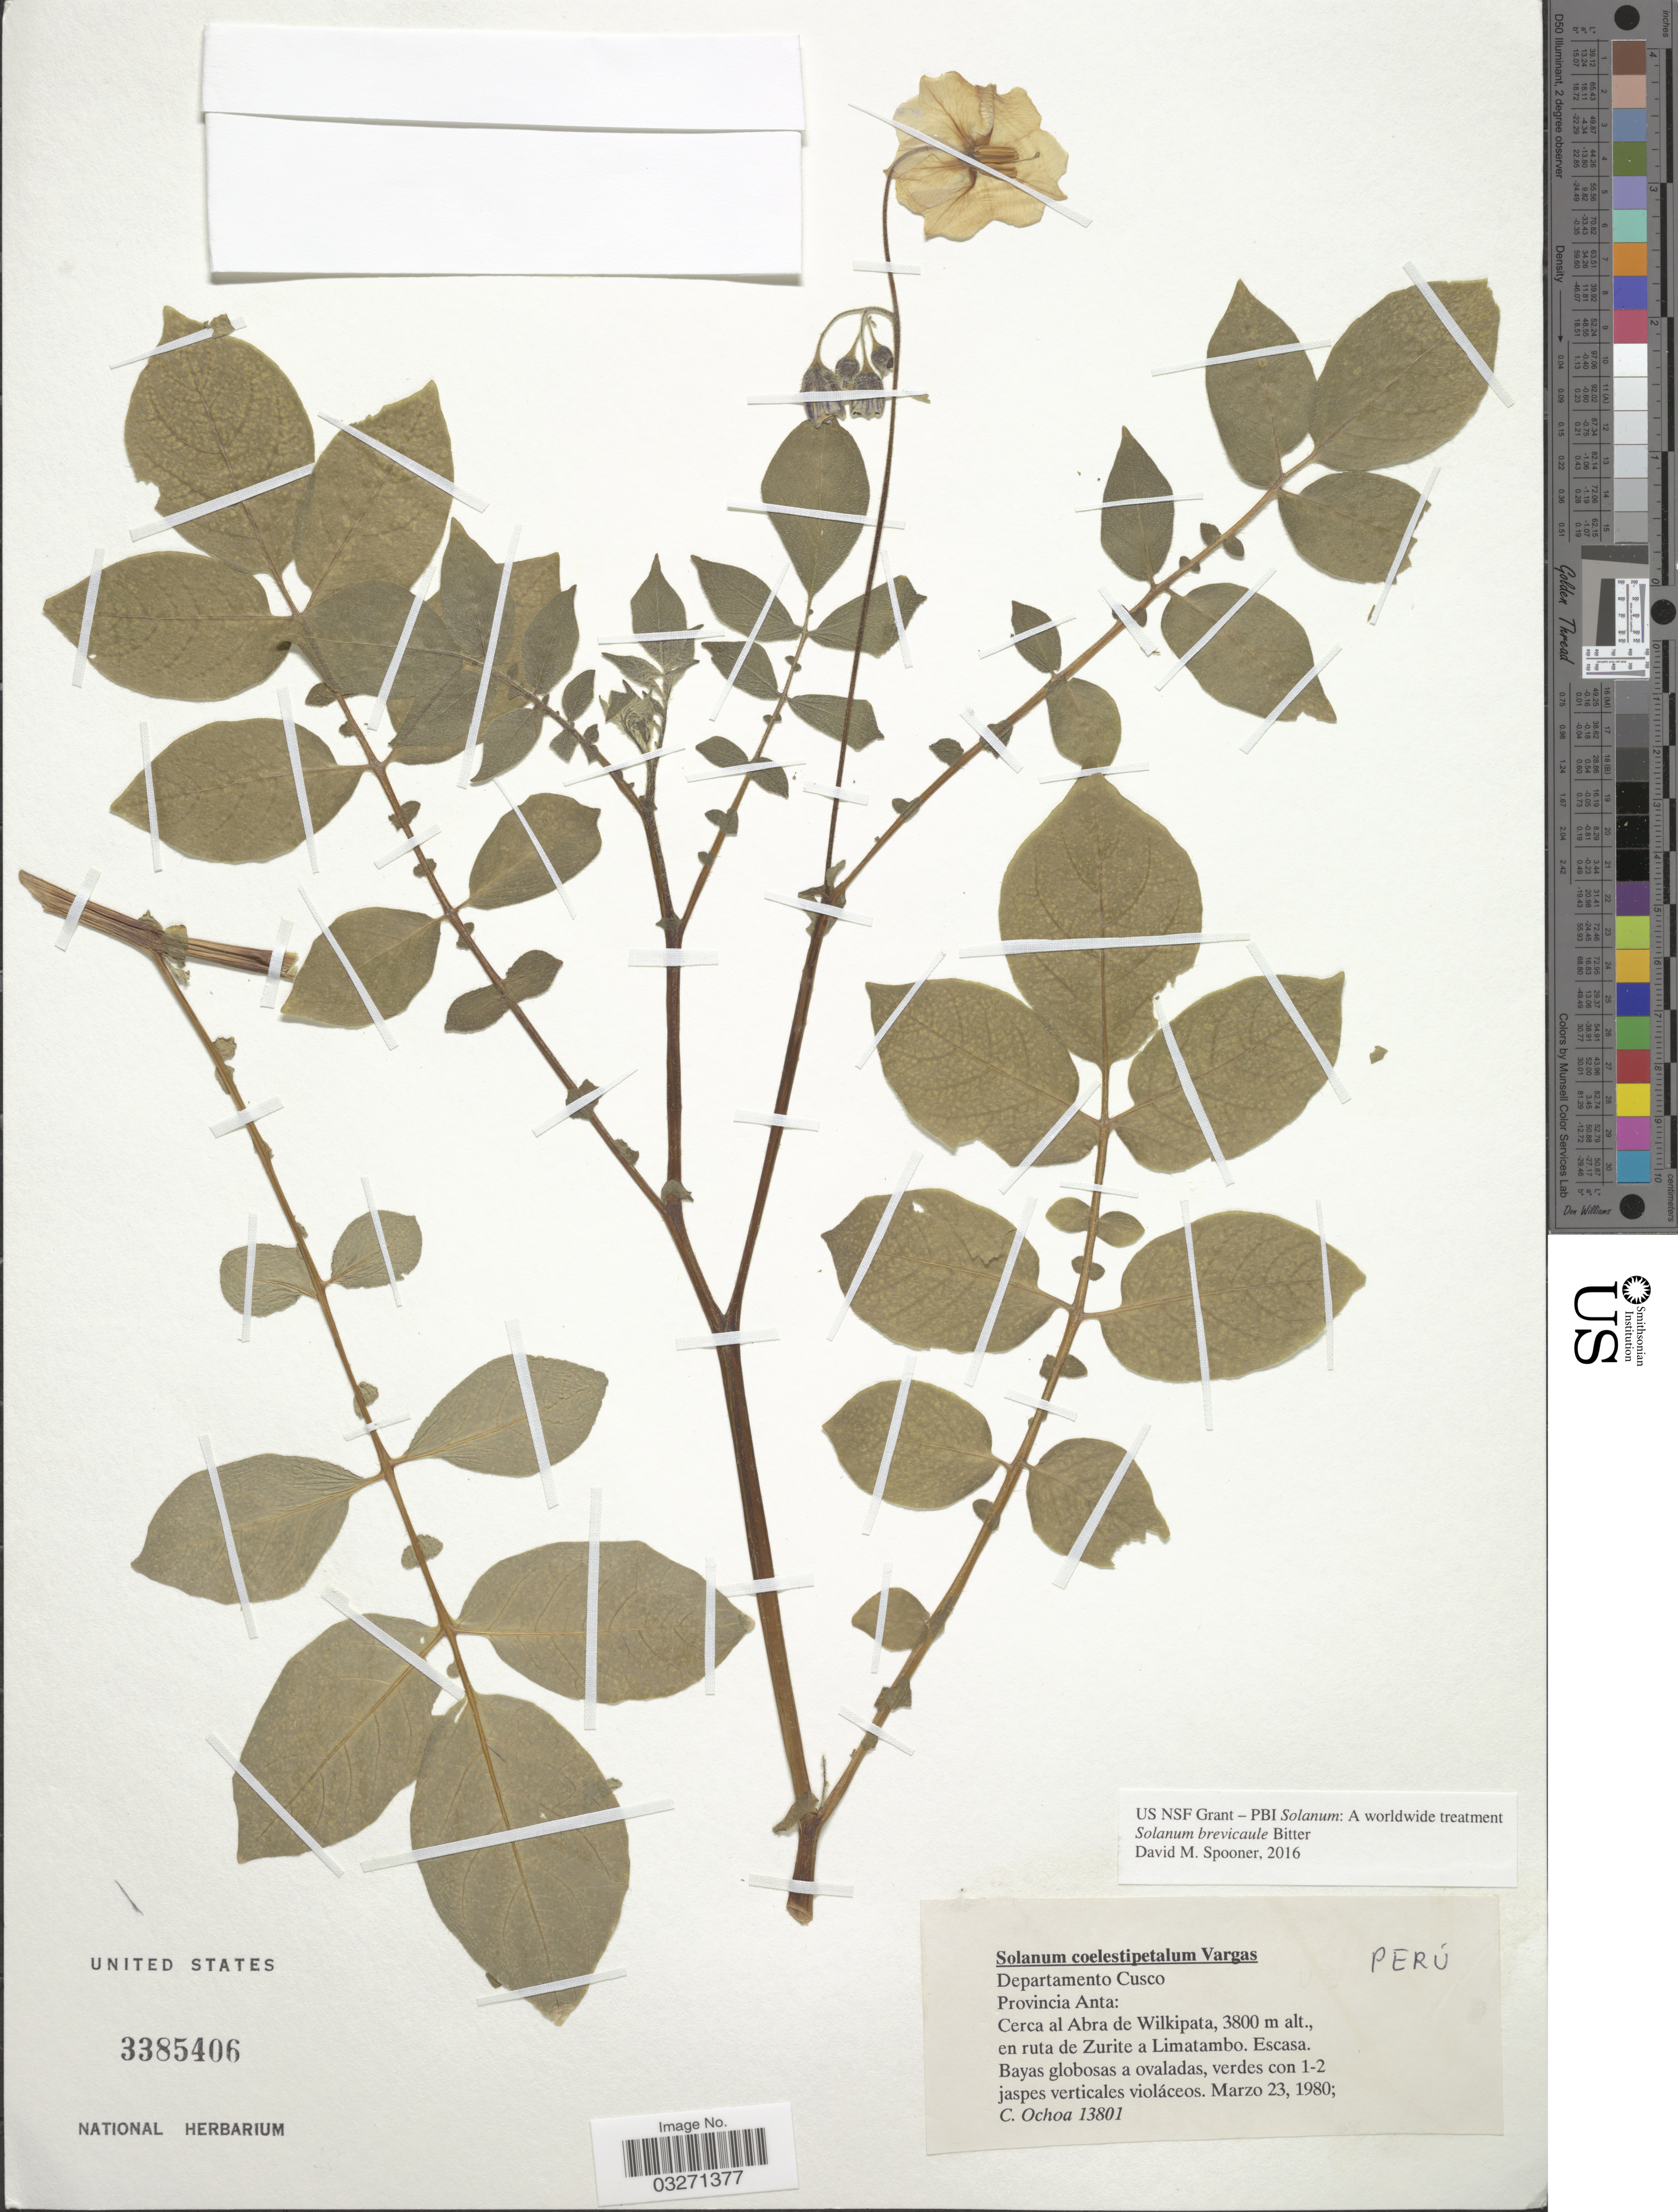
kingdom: Plantae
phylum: Tracheophyta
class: Magnoliopsida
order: Solanales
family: Solanaceae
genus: Solanum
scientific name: Solanum brevicaule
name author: Bitter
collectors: C. Ochoa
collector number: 13801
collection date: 1980-03-23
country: Peru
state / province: Cusco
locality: Departamento Cusco. Provincia Anta: Cerca al Abra de Wilkipata, en ruta de Zurite a Limatambo. Escasa.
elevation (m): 3800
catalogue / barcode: US 3385406